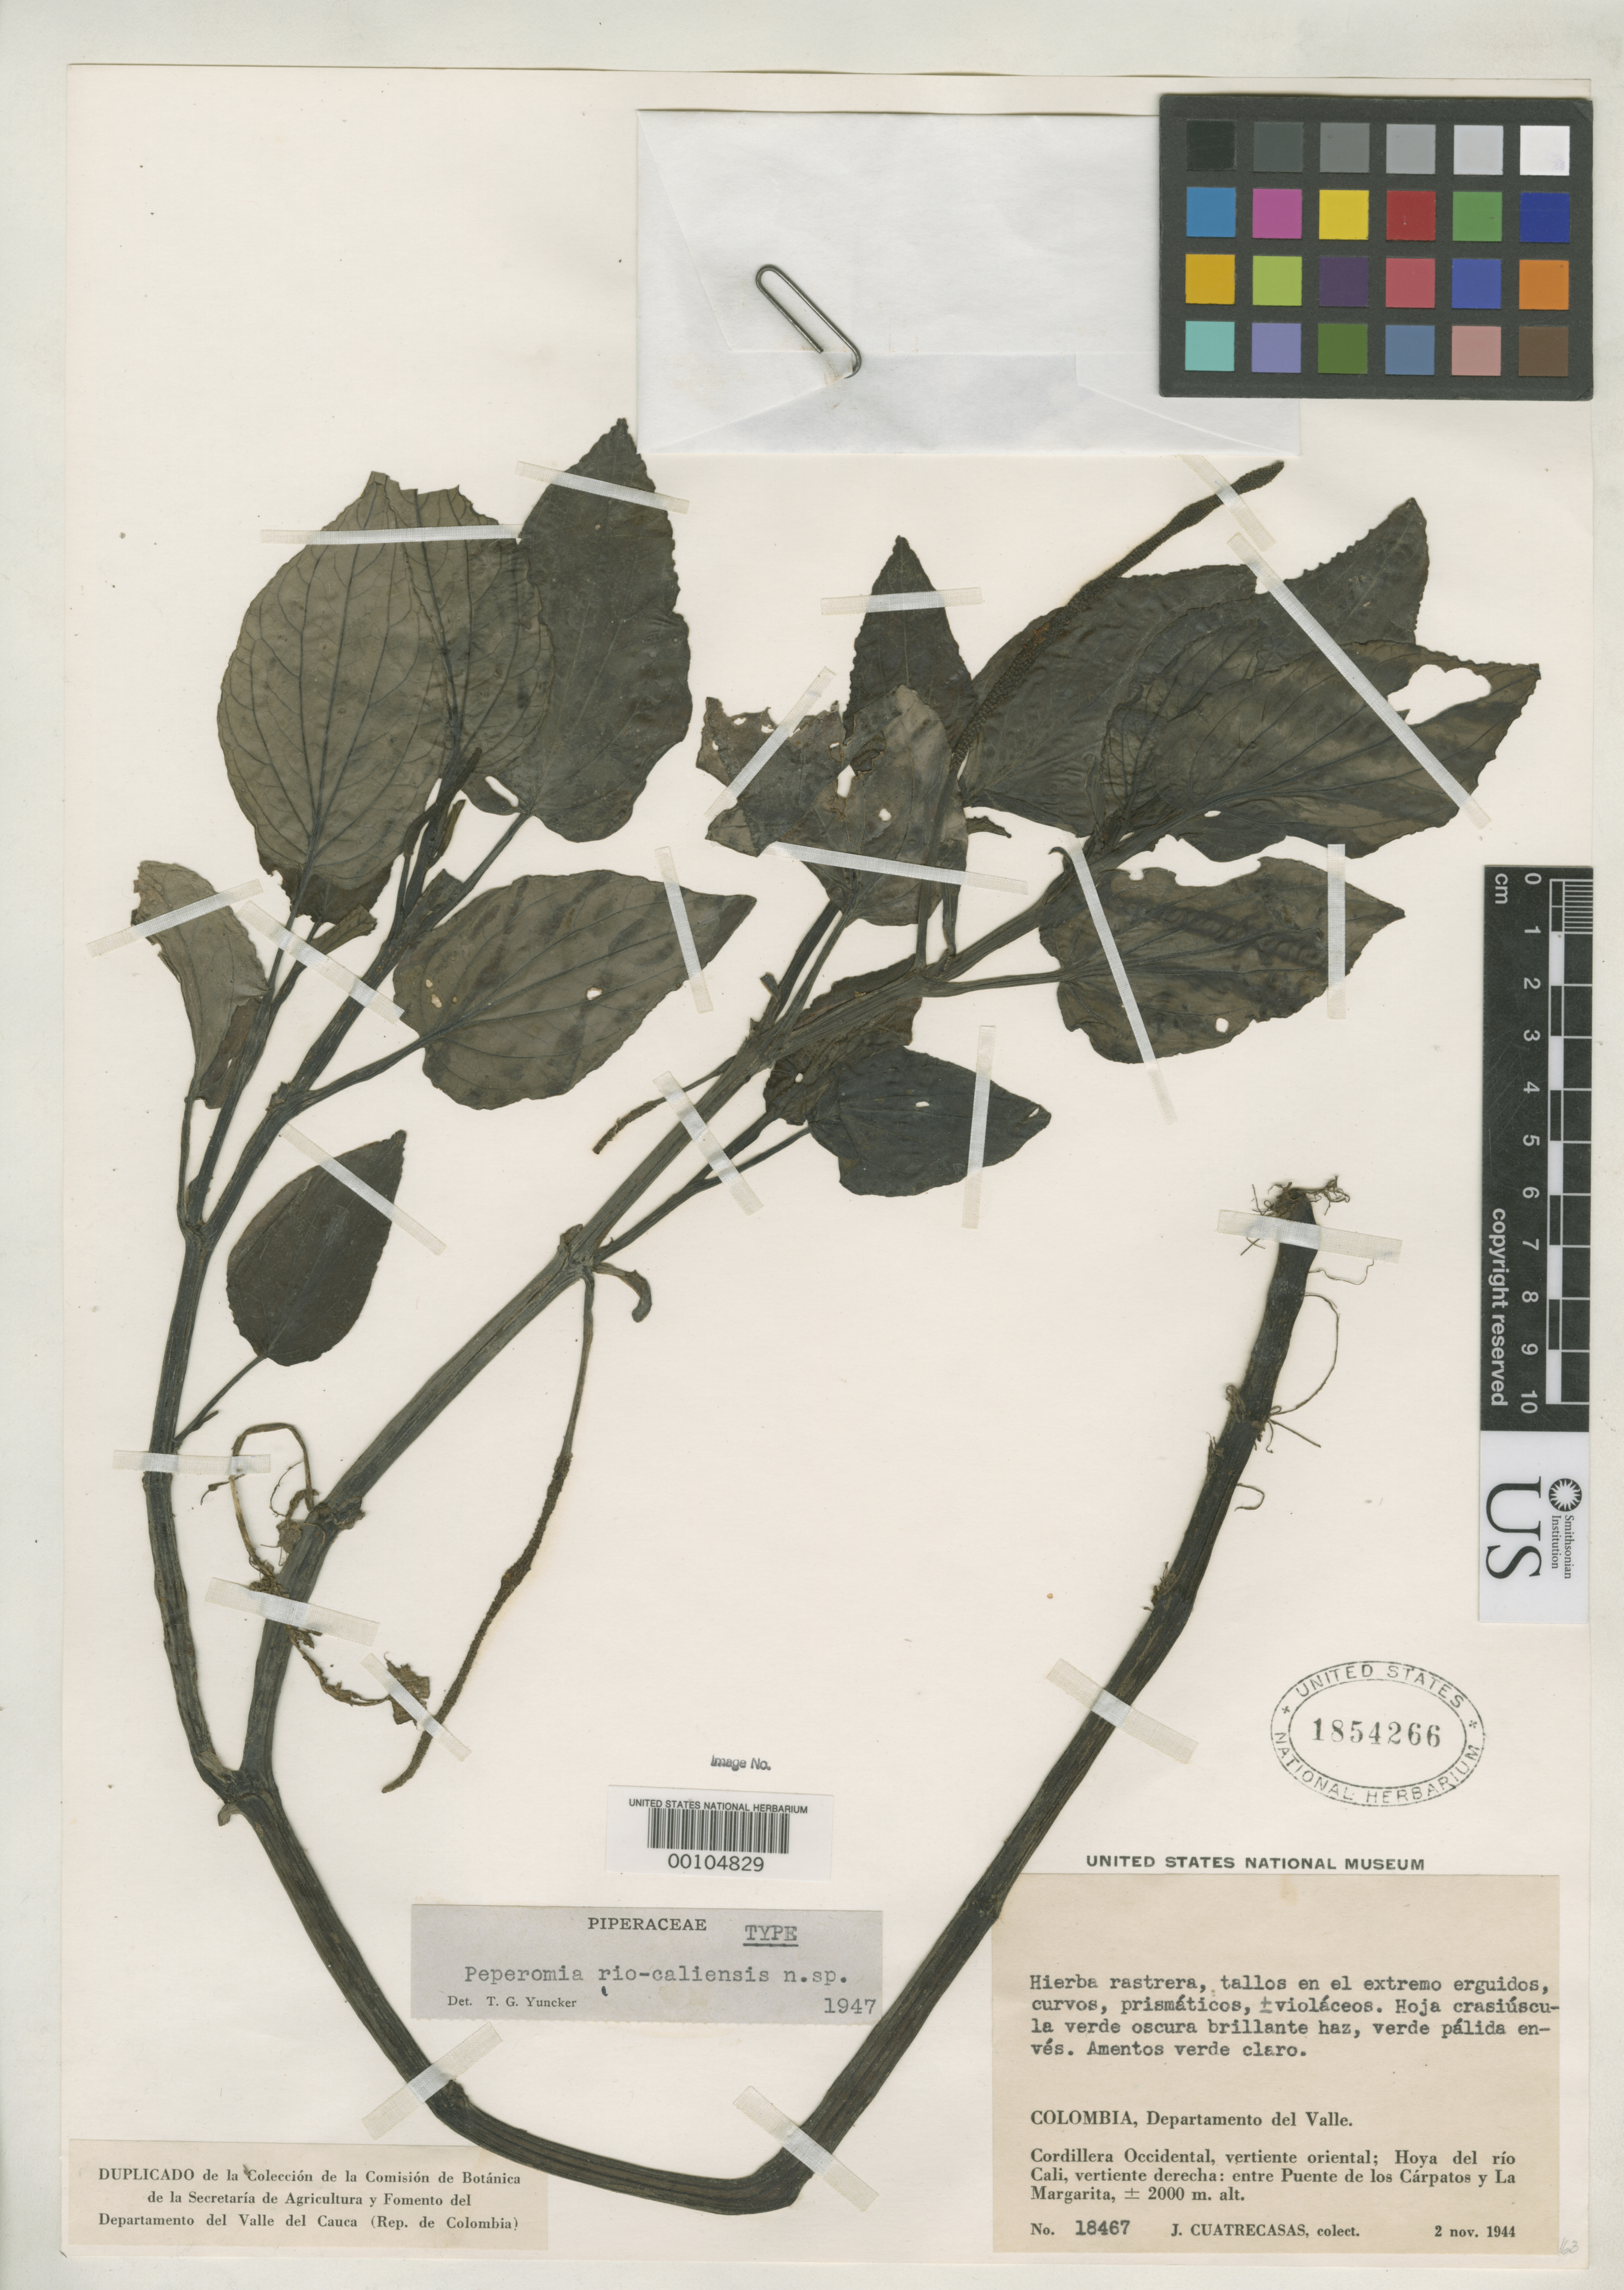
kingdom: Plantae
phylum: Tracheophyta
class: Magnoliopsida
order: Piperales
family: Piperaceae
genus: Peperomia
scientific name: Peperomia riocaliensis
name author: Trel. & Yunck.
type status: Holotype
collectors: J. Cuatrecasas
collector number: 18467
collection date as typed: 02 Nov 1944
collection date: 1944-11-02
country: Colombia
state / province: Valle del Cauca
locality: Rio Cali Valley, between Puente de Los Carpatos and La Margarita.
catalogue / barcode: US 1854266